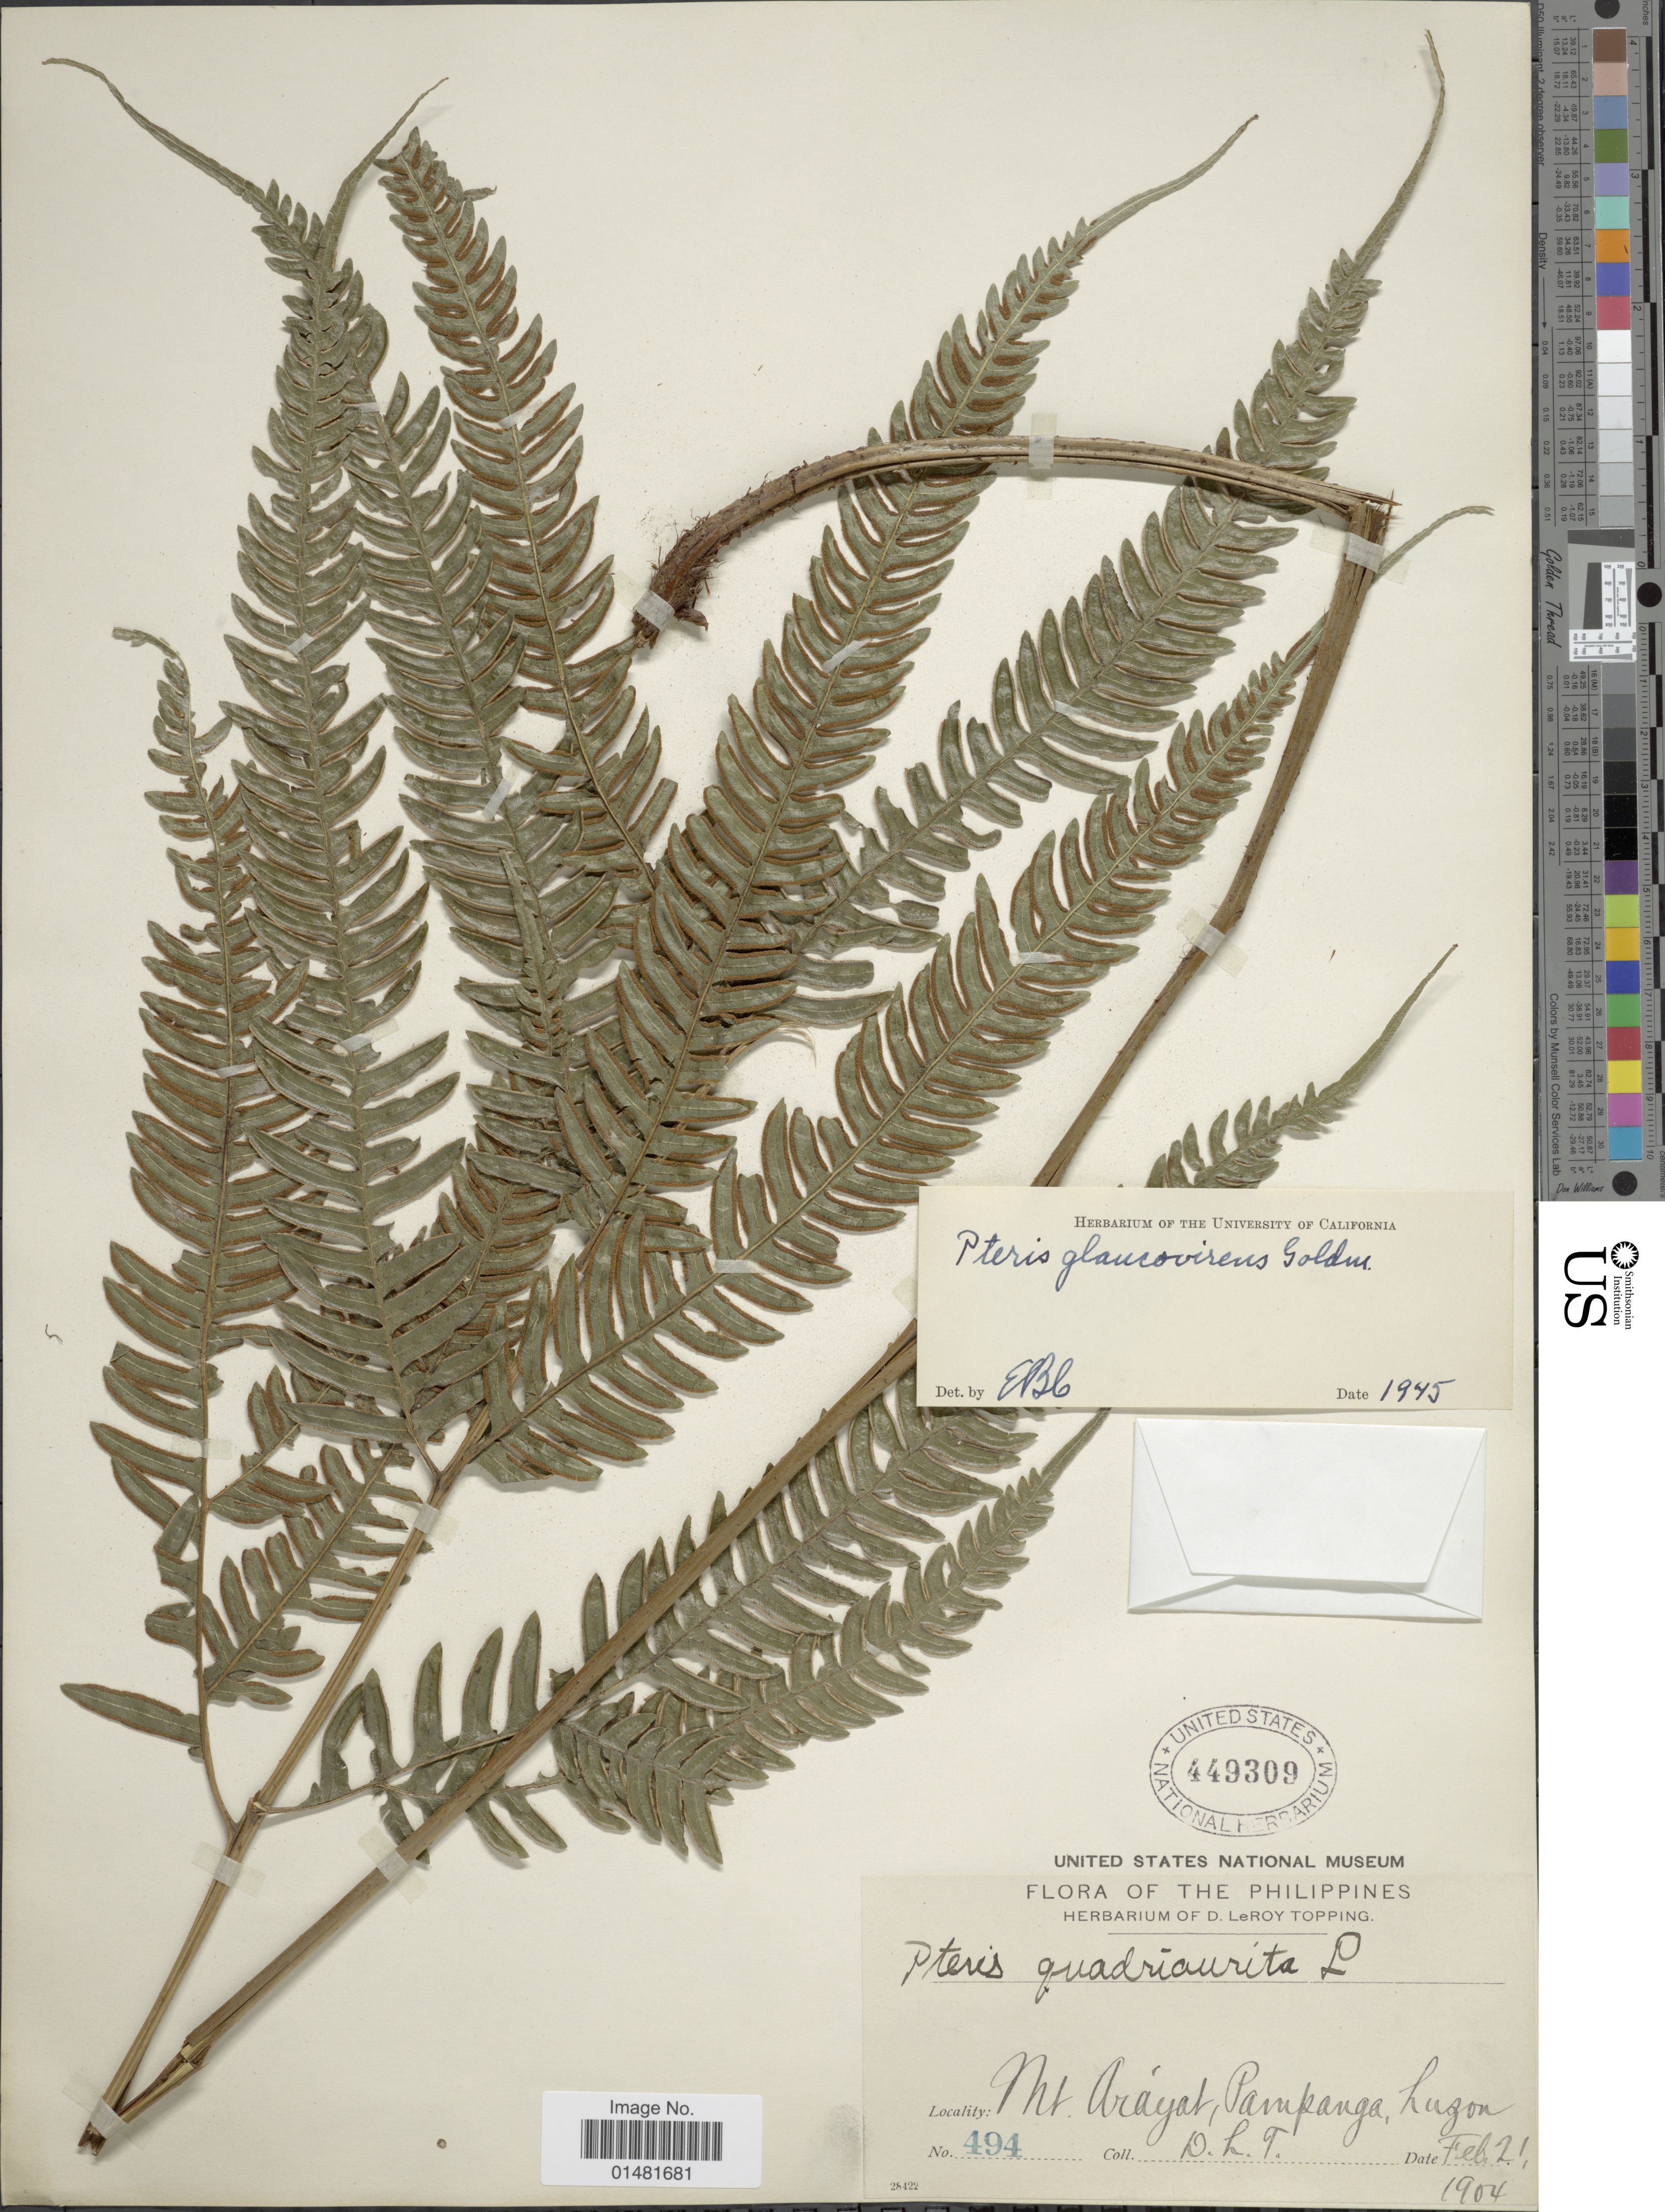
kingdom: Plantae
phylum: Tracheophyta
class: Polypodiopsida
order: Polypodiales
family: Pteridaceae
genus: Pteris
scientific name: Pteris glaucovirens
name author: Goldm.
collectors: D. L. Topping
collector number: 494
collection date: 1904-02-21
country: Philippines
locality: Mt. Arayat, Pampanga, Luzon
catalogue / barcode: US 449309